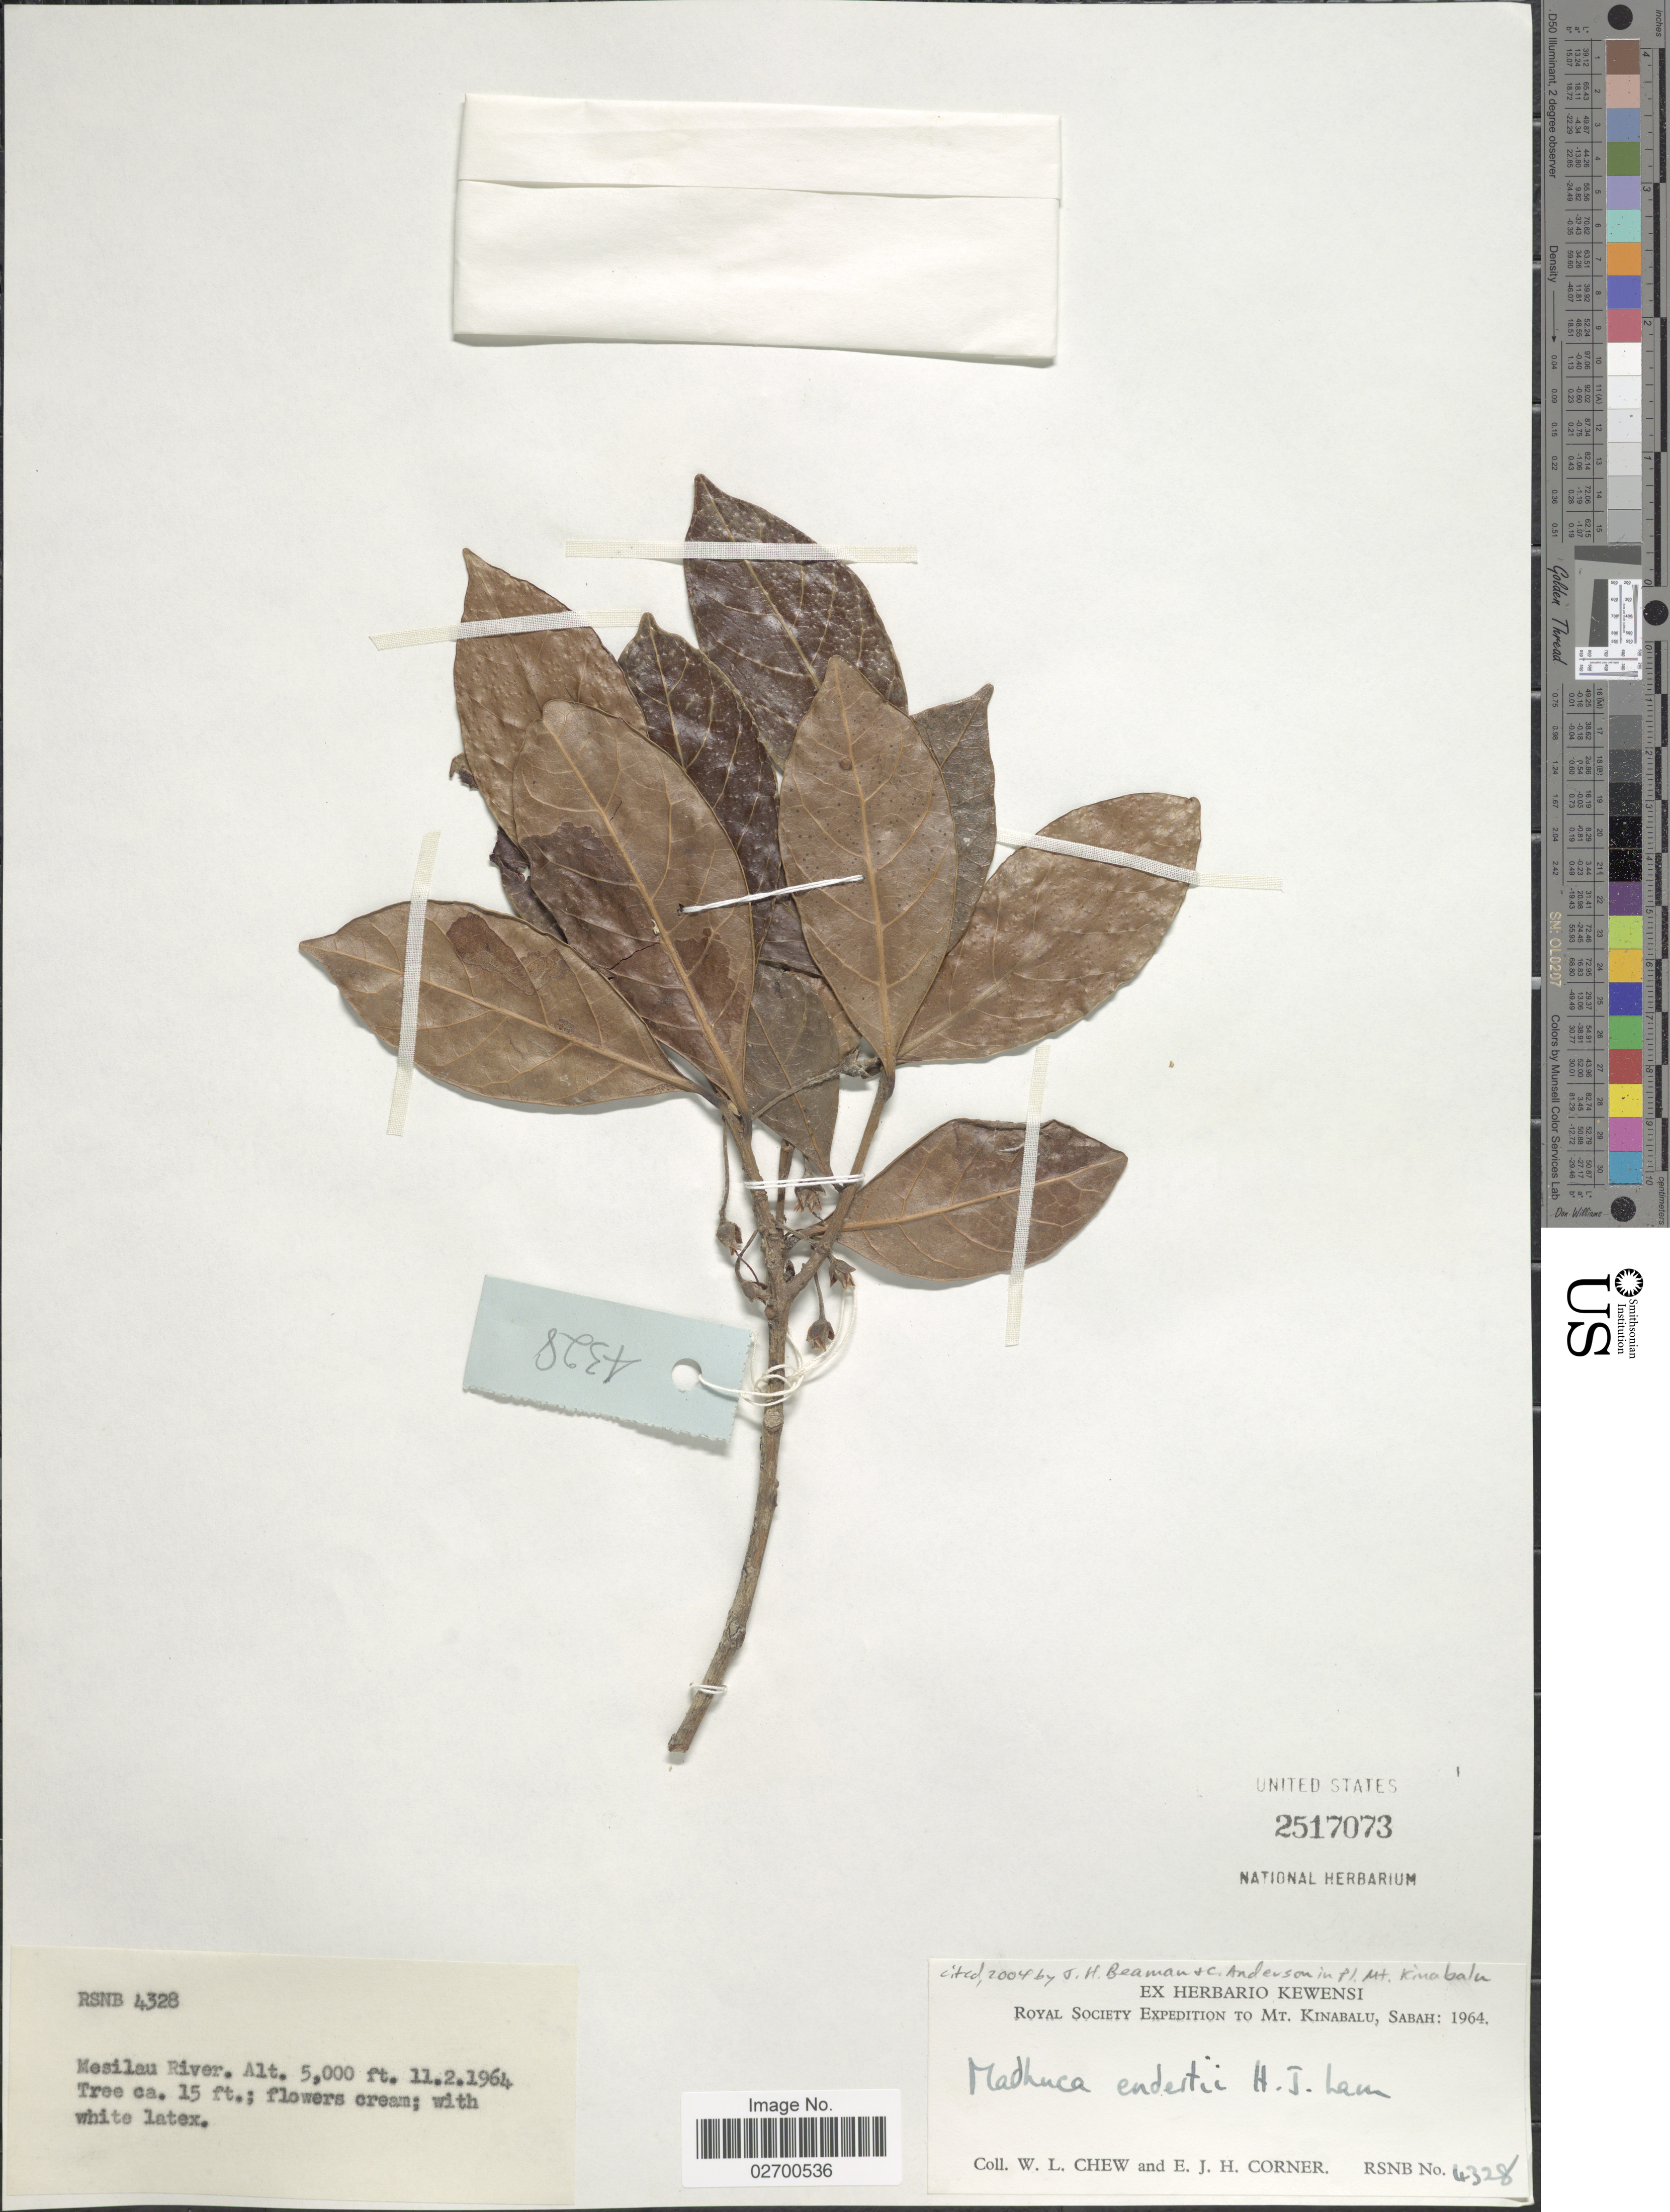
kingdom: Plantae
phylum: Tracheophyta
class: Magnoliopsida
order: Ericales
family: Sapotaceae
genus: Madhuca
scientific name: Madhuca endertii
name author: H.J. Lam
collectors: W. Chew & E. Corner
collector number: RSNB4328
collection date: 1964-02-11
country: Malaysia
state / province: Sabah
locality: Royal Society to Mt. Kinabalu. Mesilau River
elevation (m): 1524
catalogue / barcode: US 2517073